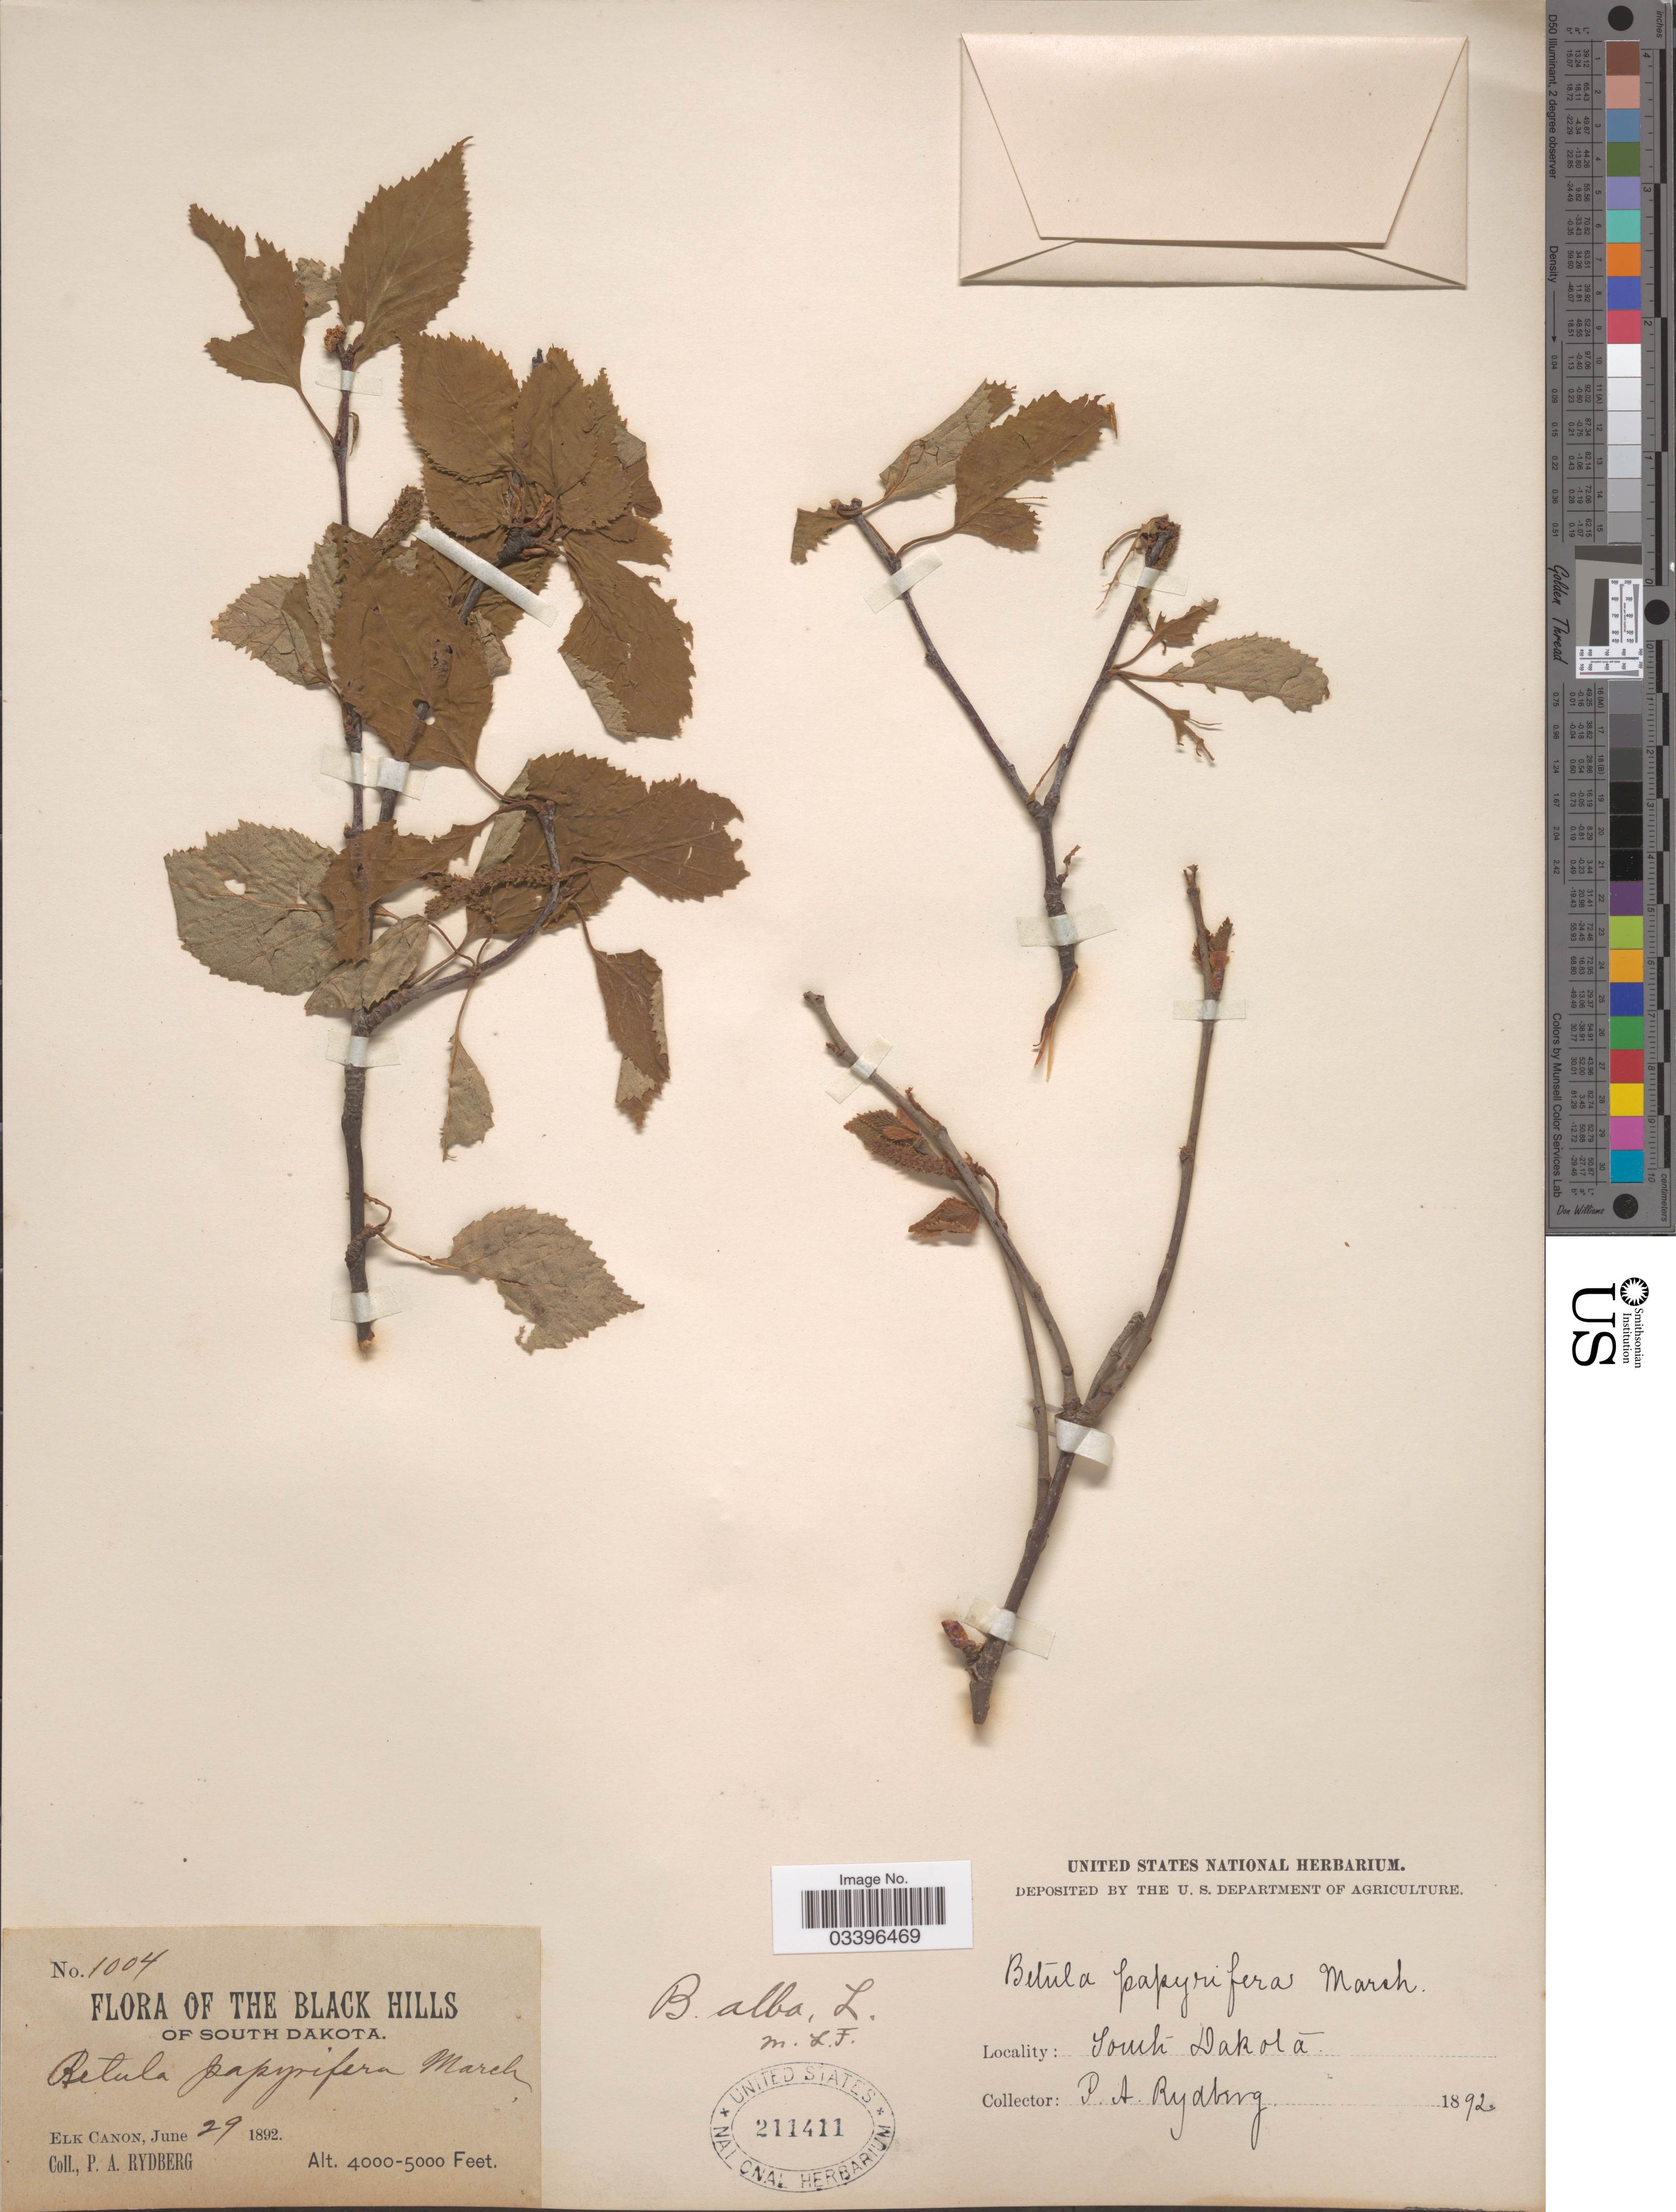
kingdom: Plantae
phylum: Tracheophyta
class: Magnoliopsida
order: Fagales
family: Betulaceae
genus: Betula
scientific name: Betula papyrifera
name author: Marshall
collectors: P. A. Rydberg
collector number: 1004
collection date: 1892-06-29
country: United States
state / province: South Dakota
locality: The Black Hills. Elk Canon.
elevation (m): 1219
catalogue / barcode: US 211411